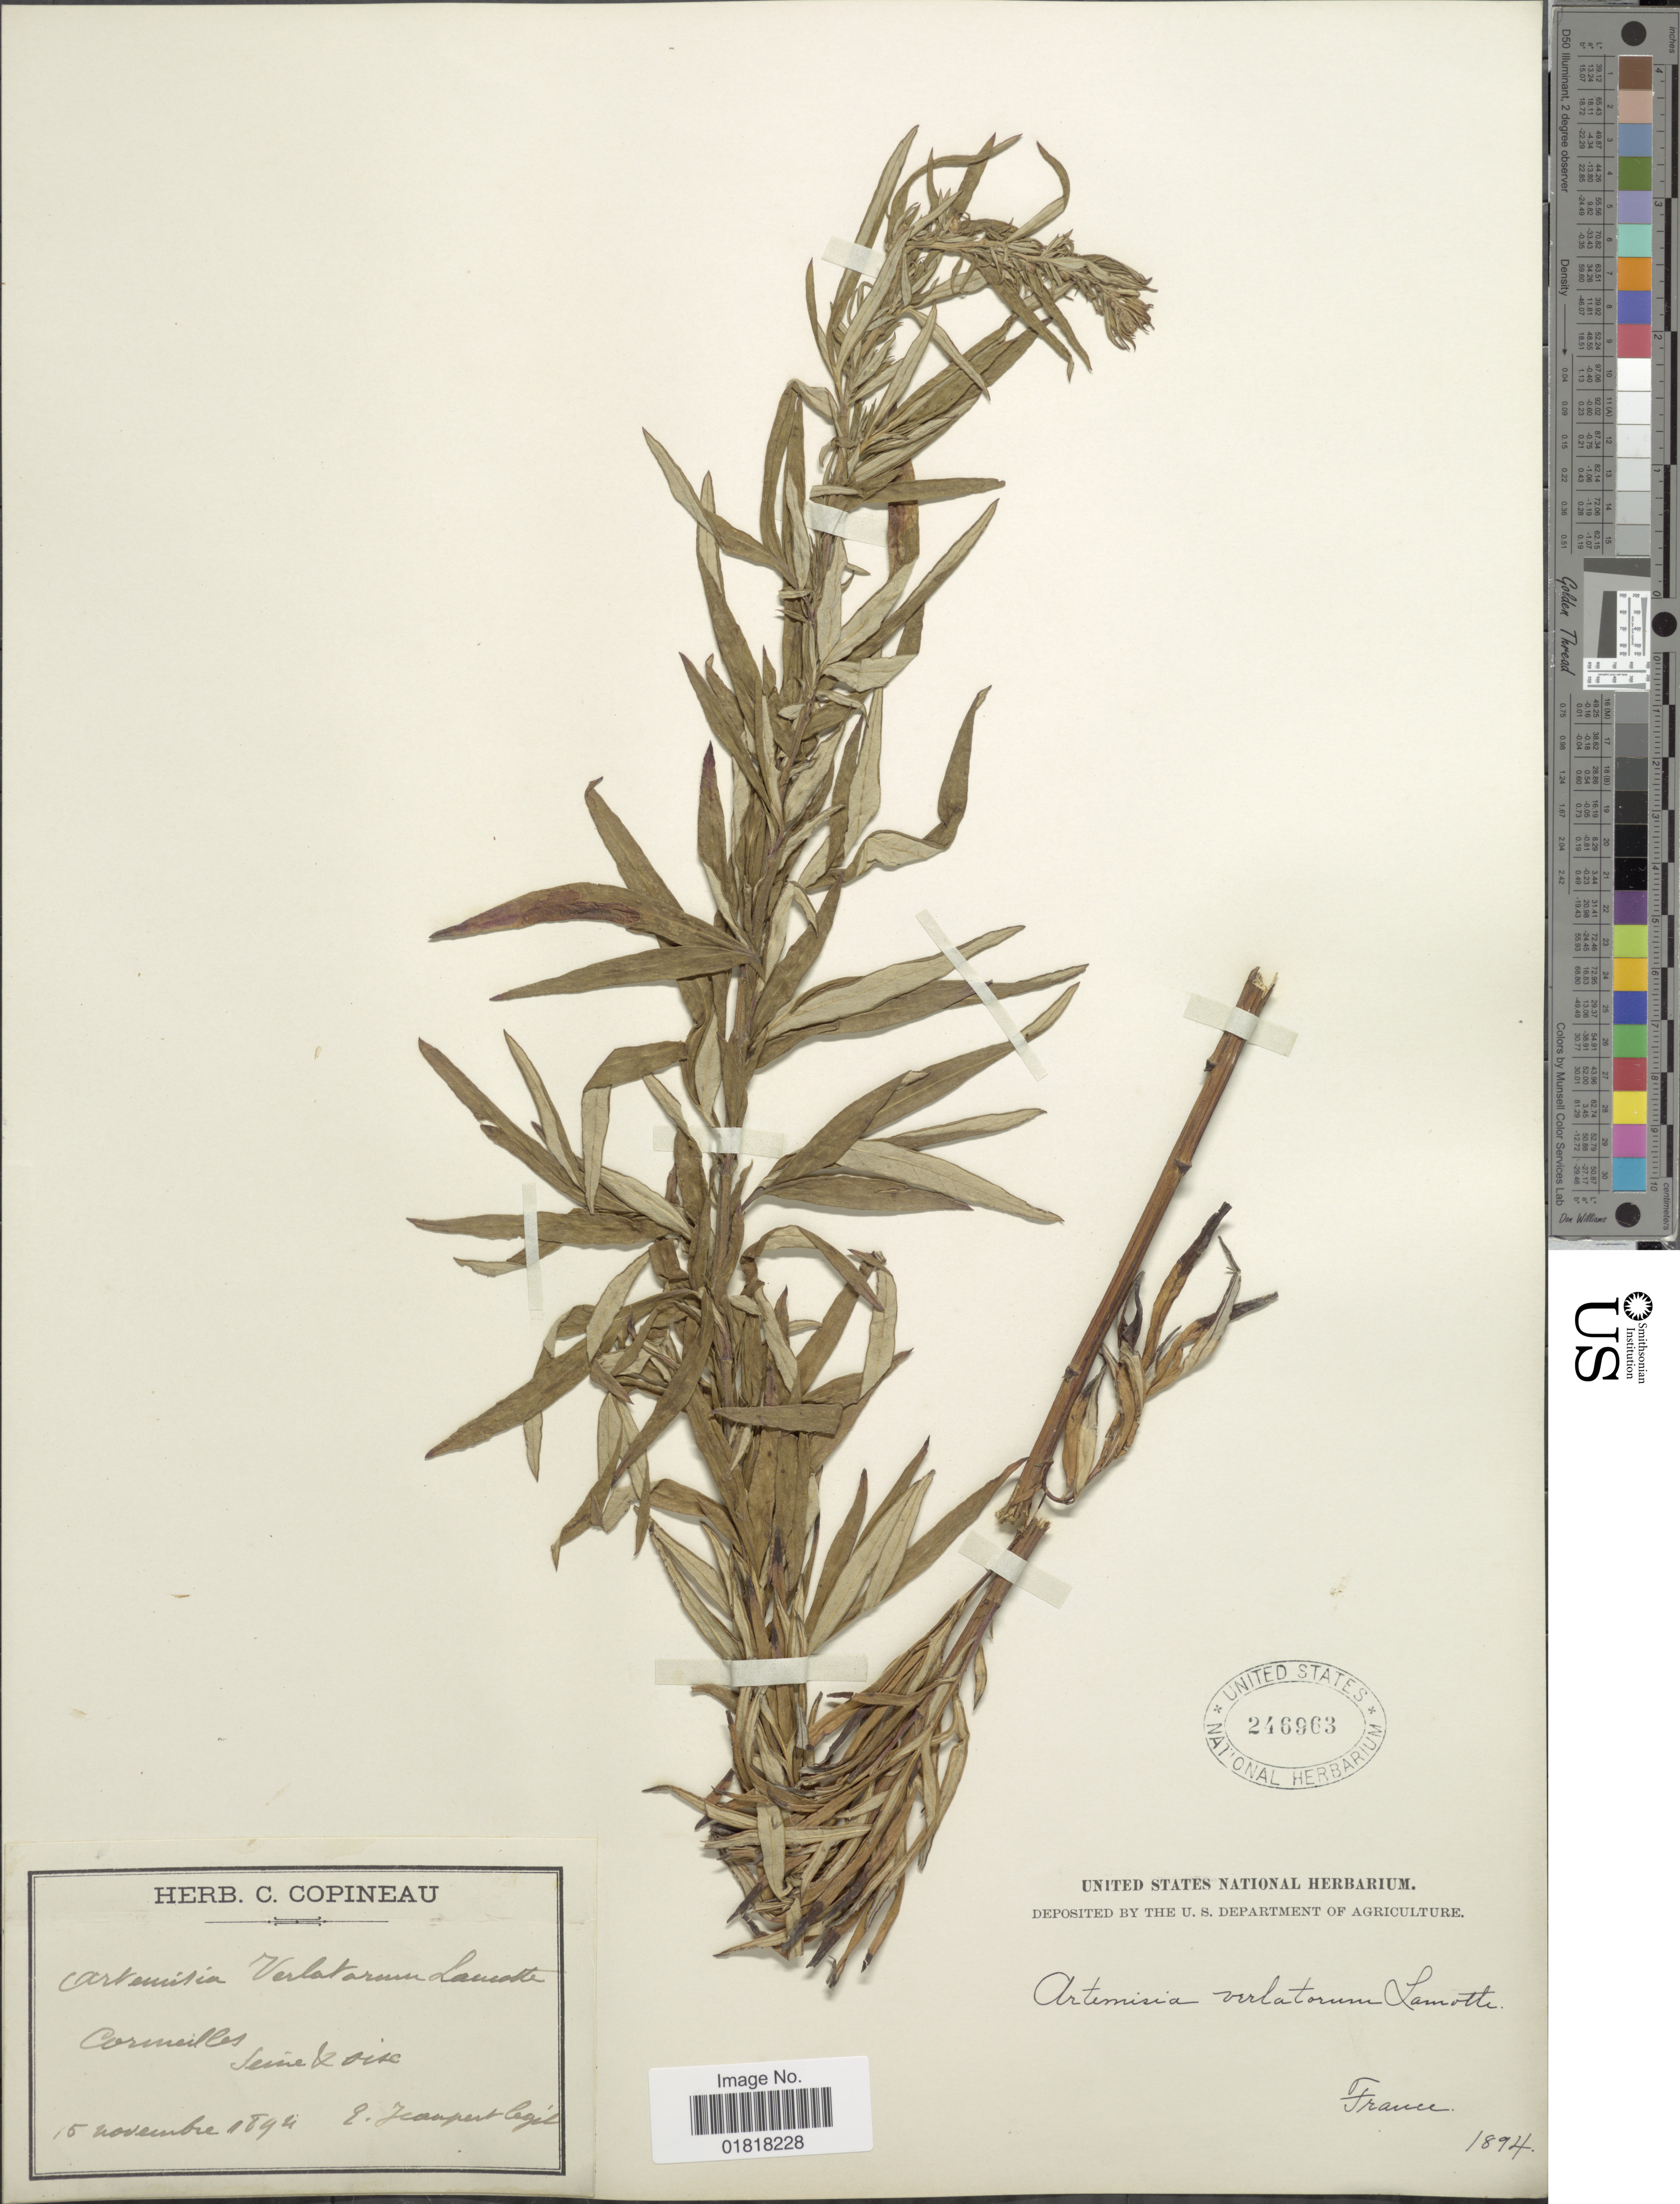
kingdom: Plantae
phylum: Tracheophyta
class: Magnoliopsida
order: Asterales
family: Asteraceae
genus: Artemisia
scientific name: Artemisia verlotorum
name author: Lamotte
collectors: E. Jeanpert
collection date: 1894-11-15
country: France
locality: Crmeillas, Sesni & oise [interpreted]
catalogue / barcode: US 246963